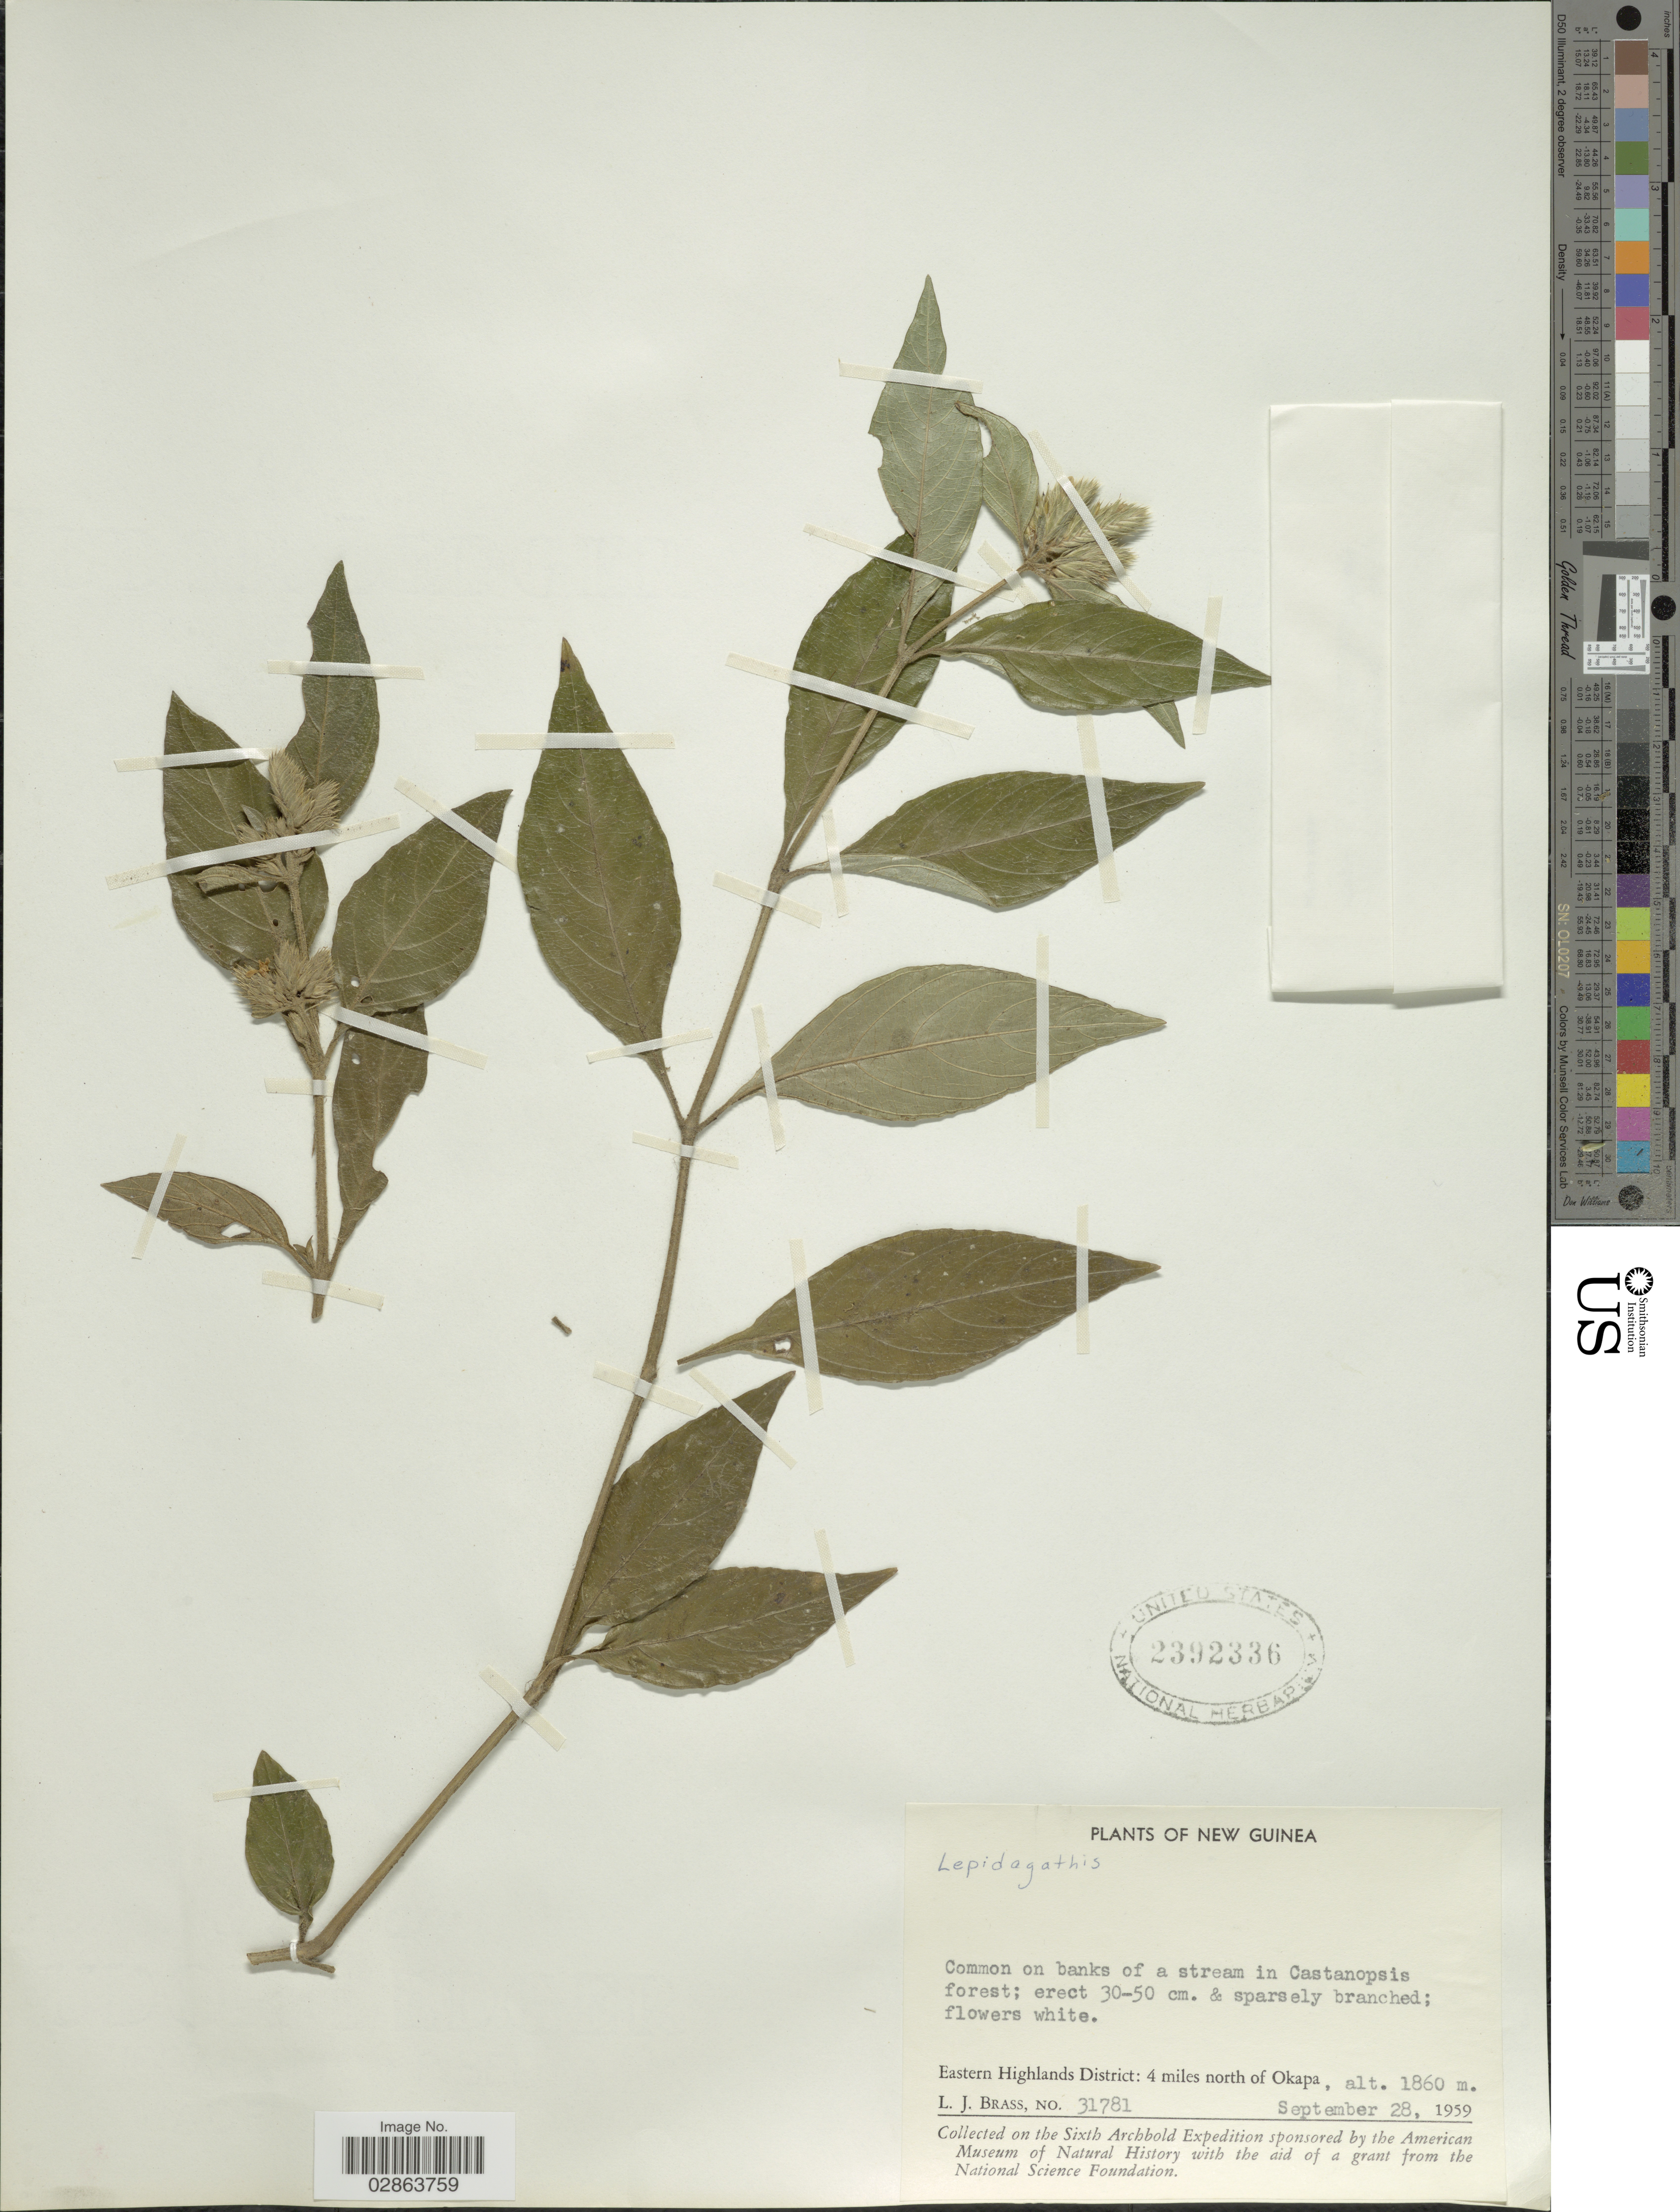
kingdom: Plantae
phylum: Tracheophyta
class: Magnoliopsida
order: Lamiales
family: Acanthaceae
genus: Lepidagathis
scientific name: Lepidagathis sp.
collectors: L. J. Brass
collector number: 31781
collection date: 1959-09-28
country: Papua New Guinea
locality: New Guinea, Eastern Highlands District: 4 miles north of Okapa.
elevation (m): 1860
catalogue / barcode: US 2392336